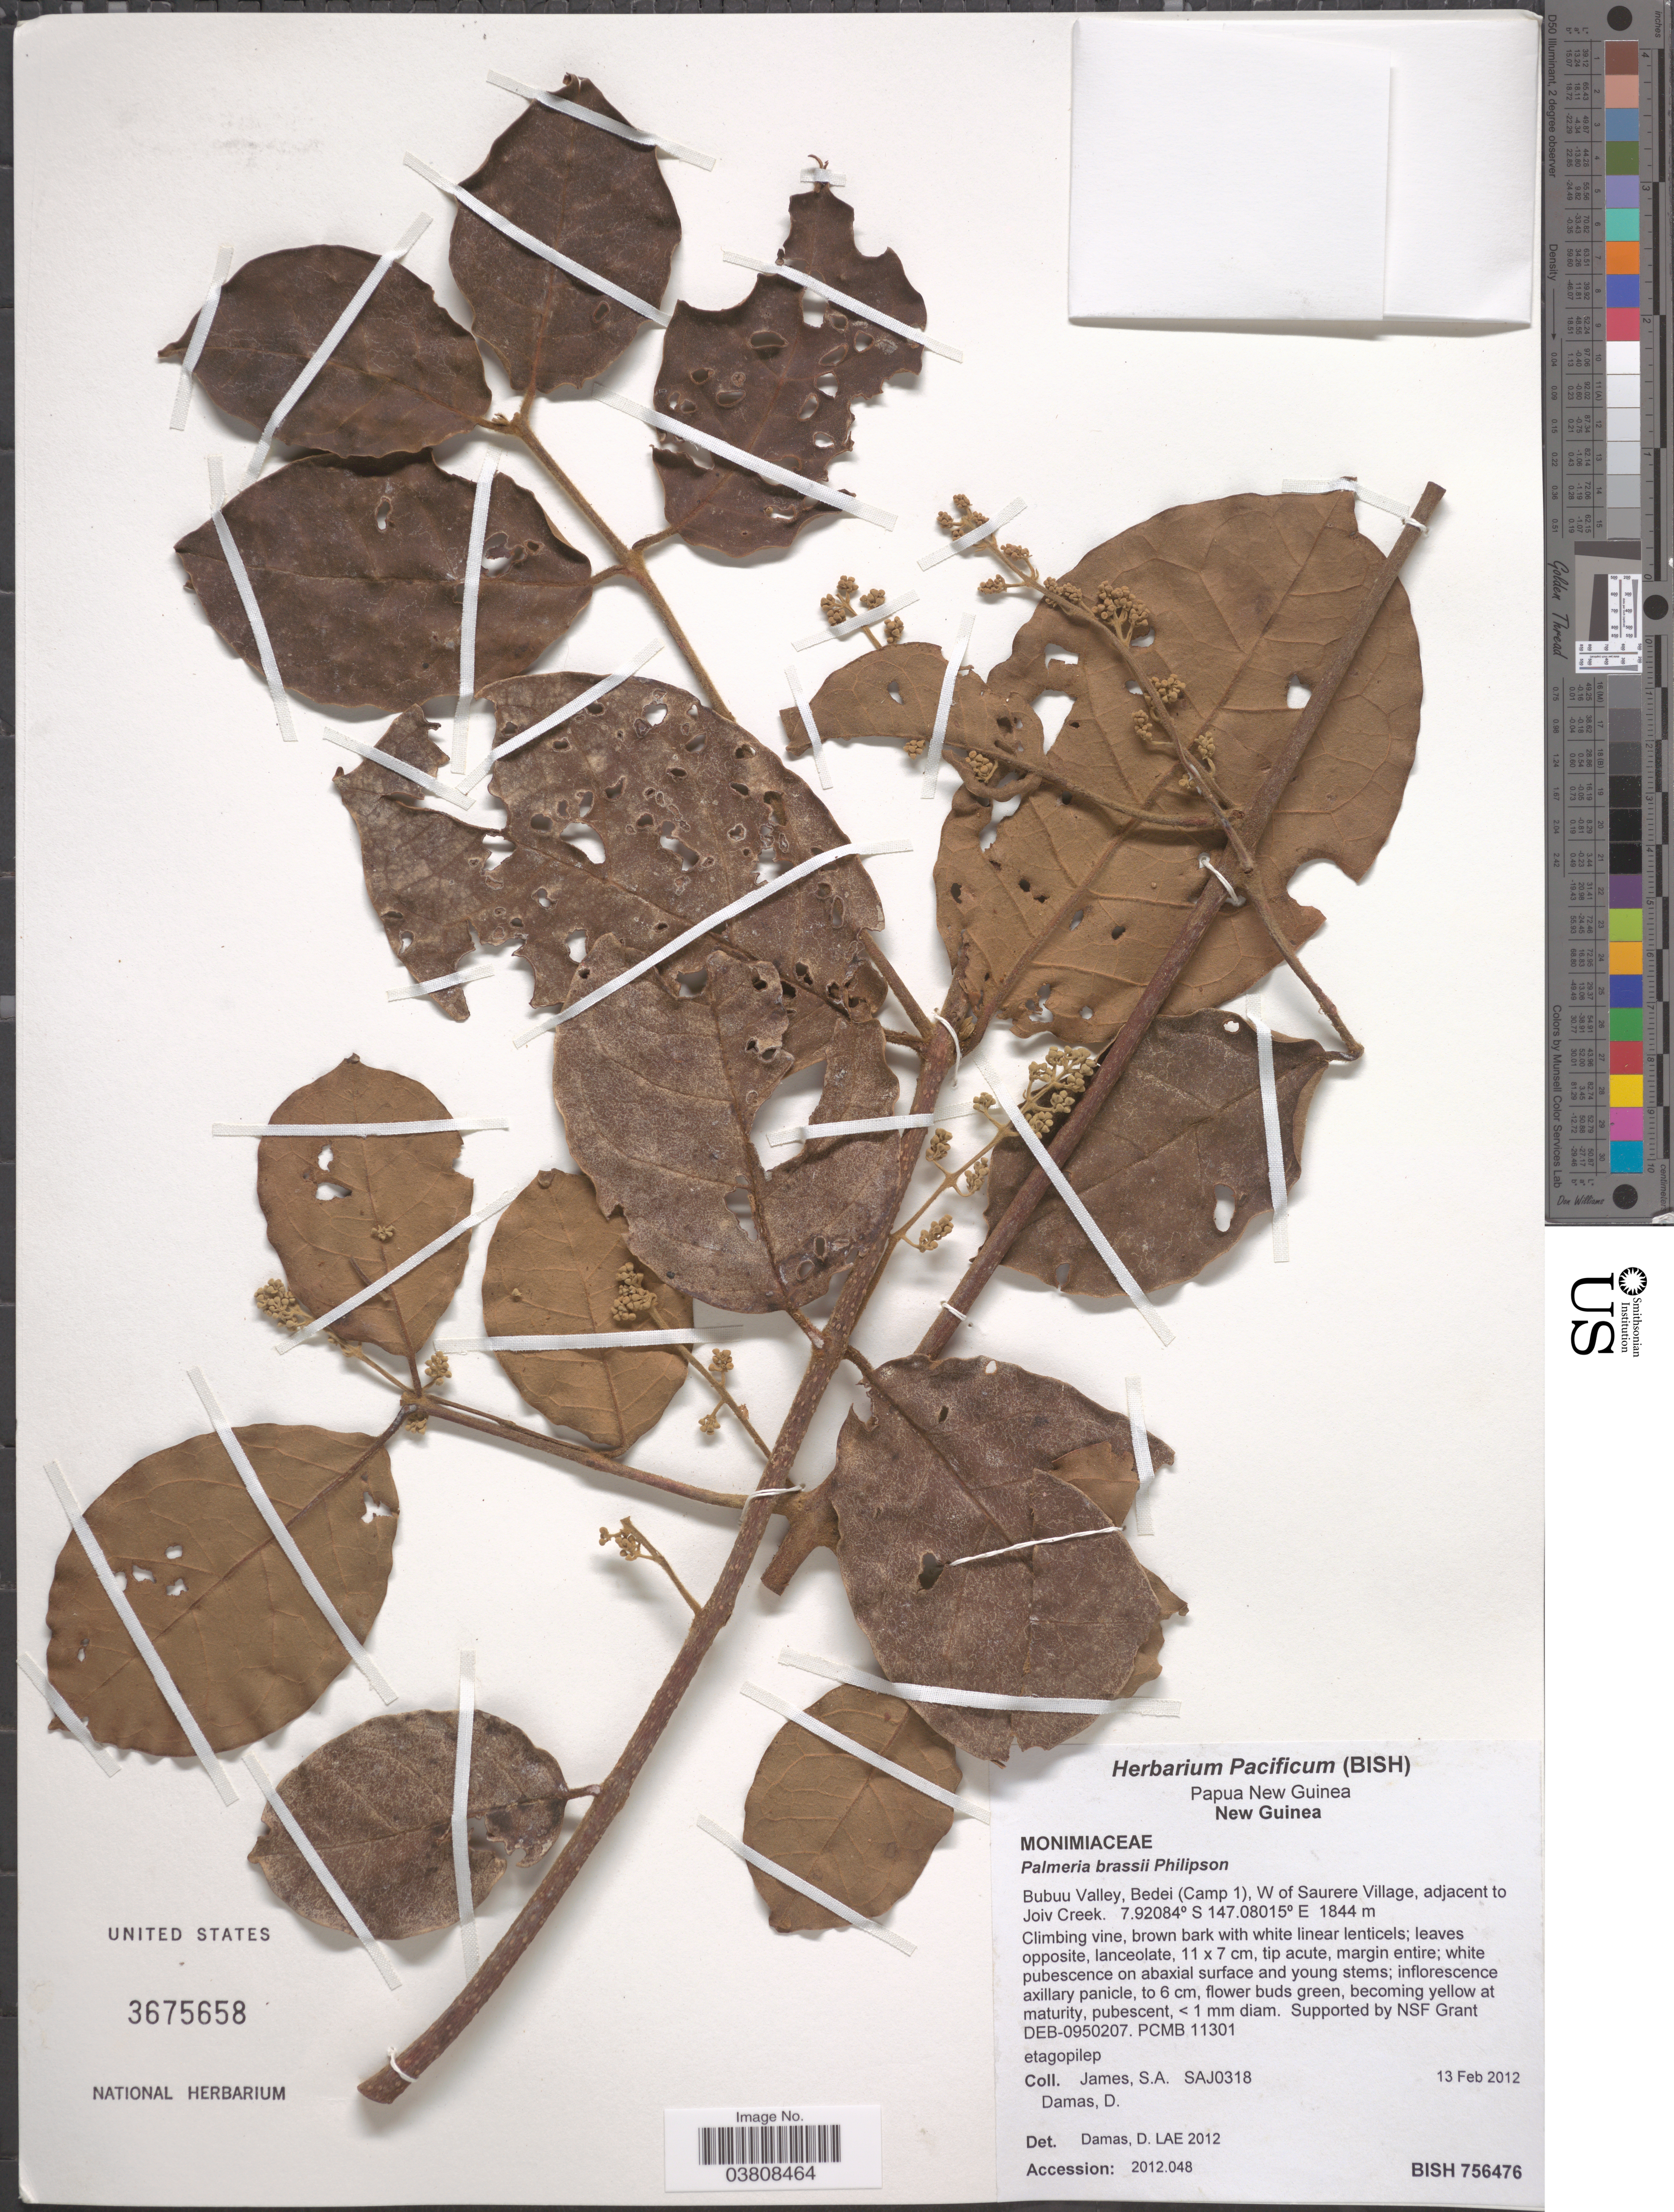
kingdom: Plantae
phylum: Tracheophyta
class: Magnoliopsida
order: Laurales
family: Monimiaceae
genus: Palmeria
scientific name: Palmeria brassii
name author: Philipson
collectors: S. James & D. Damas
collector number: SAJ0318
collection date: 2012-02-13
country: Papua New Guinea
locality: New Guinea. Bubuu Valley, Bedei (Camp 1), W of Saurere Village, adjacent to Joiv Creek.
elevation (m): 1844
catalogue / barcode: US 3675658